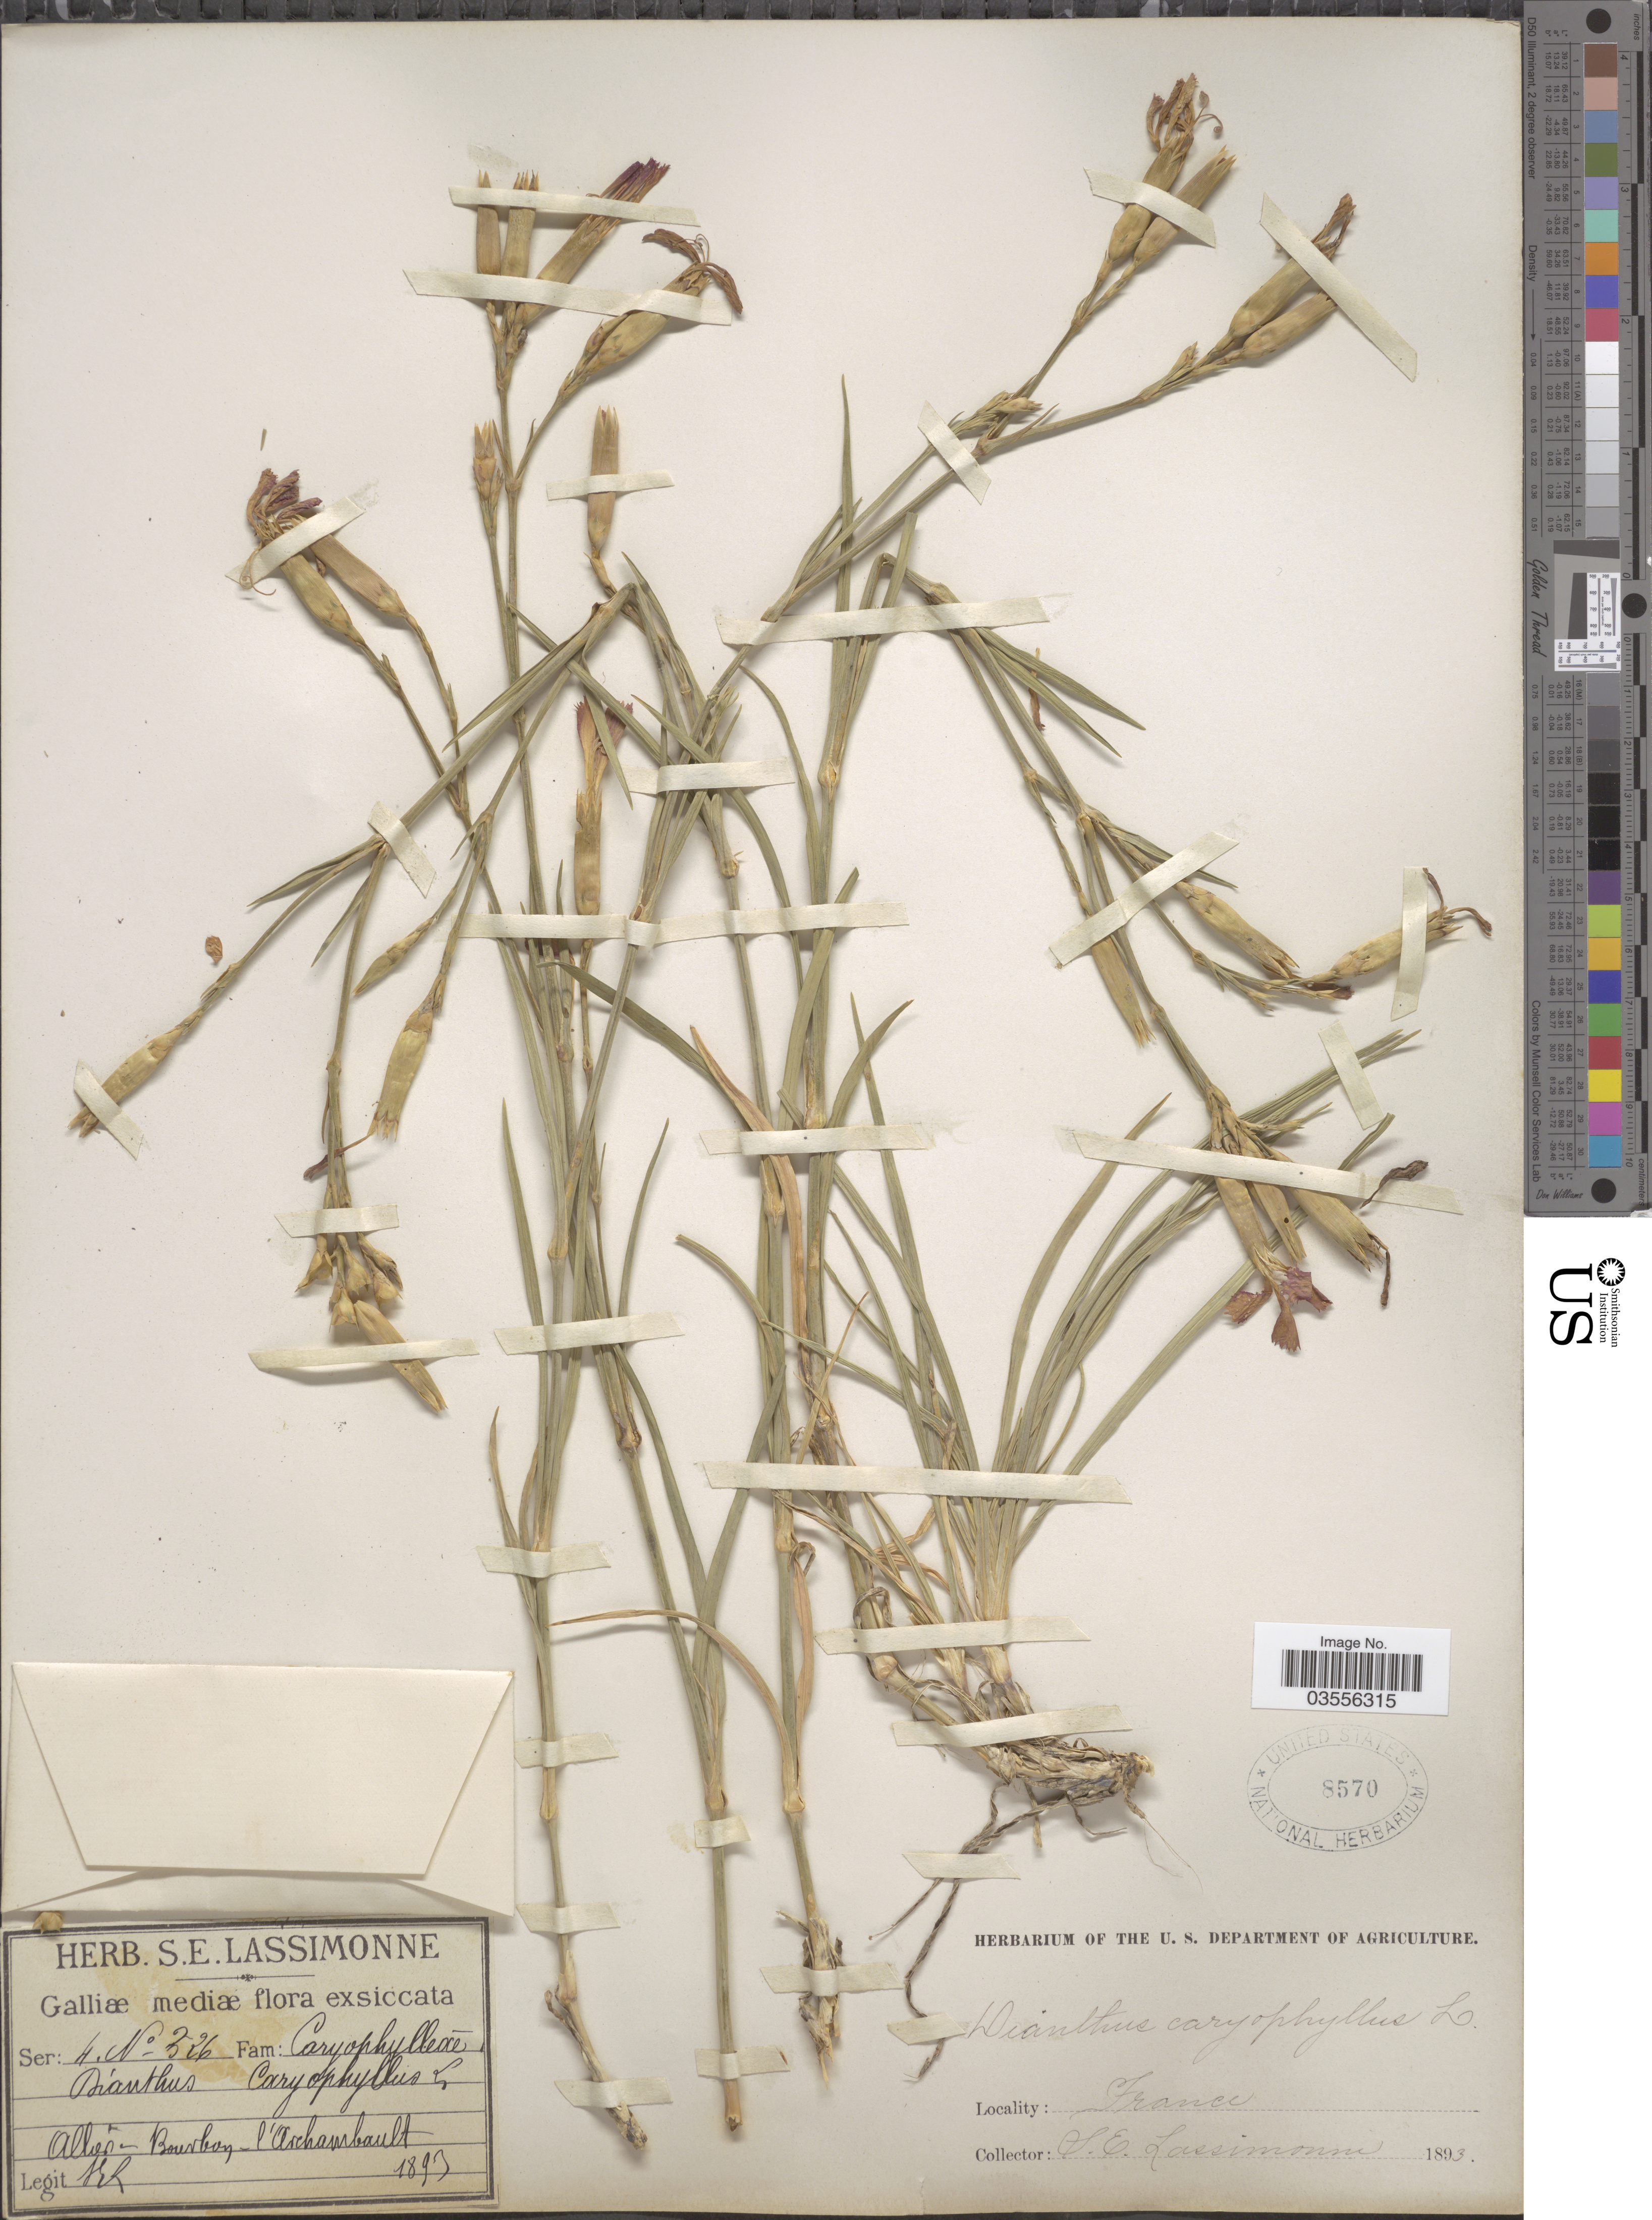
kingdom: Plantae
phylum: Tracheophyta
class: Magnoliopsida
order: Caryophyllales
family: Caryophyllaceae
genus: Dianthus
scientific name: Dianthus caryophyllus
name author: L.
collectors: S. Lassimonne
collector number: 326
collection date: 1893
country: France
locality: Galliæ mediæ. Allier-Bourbon- l'Archambault.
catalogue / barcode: US 8570